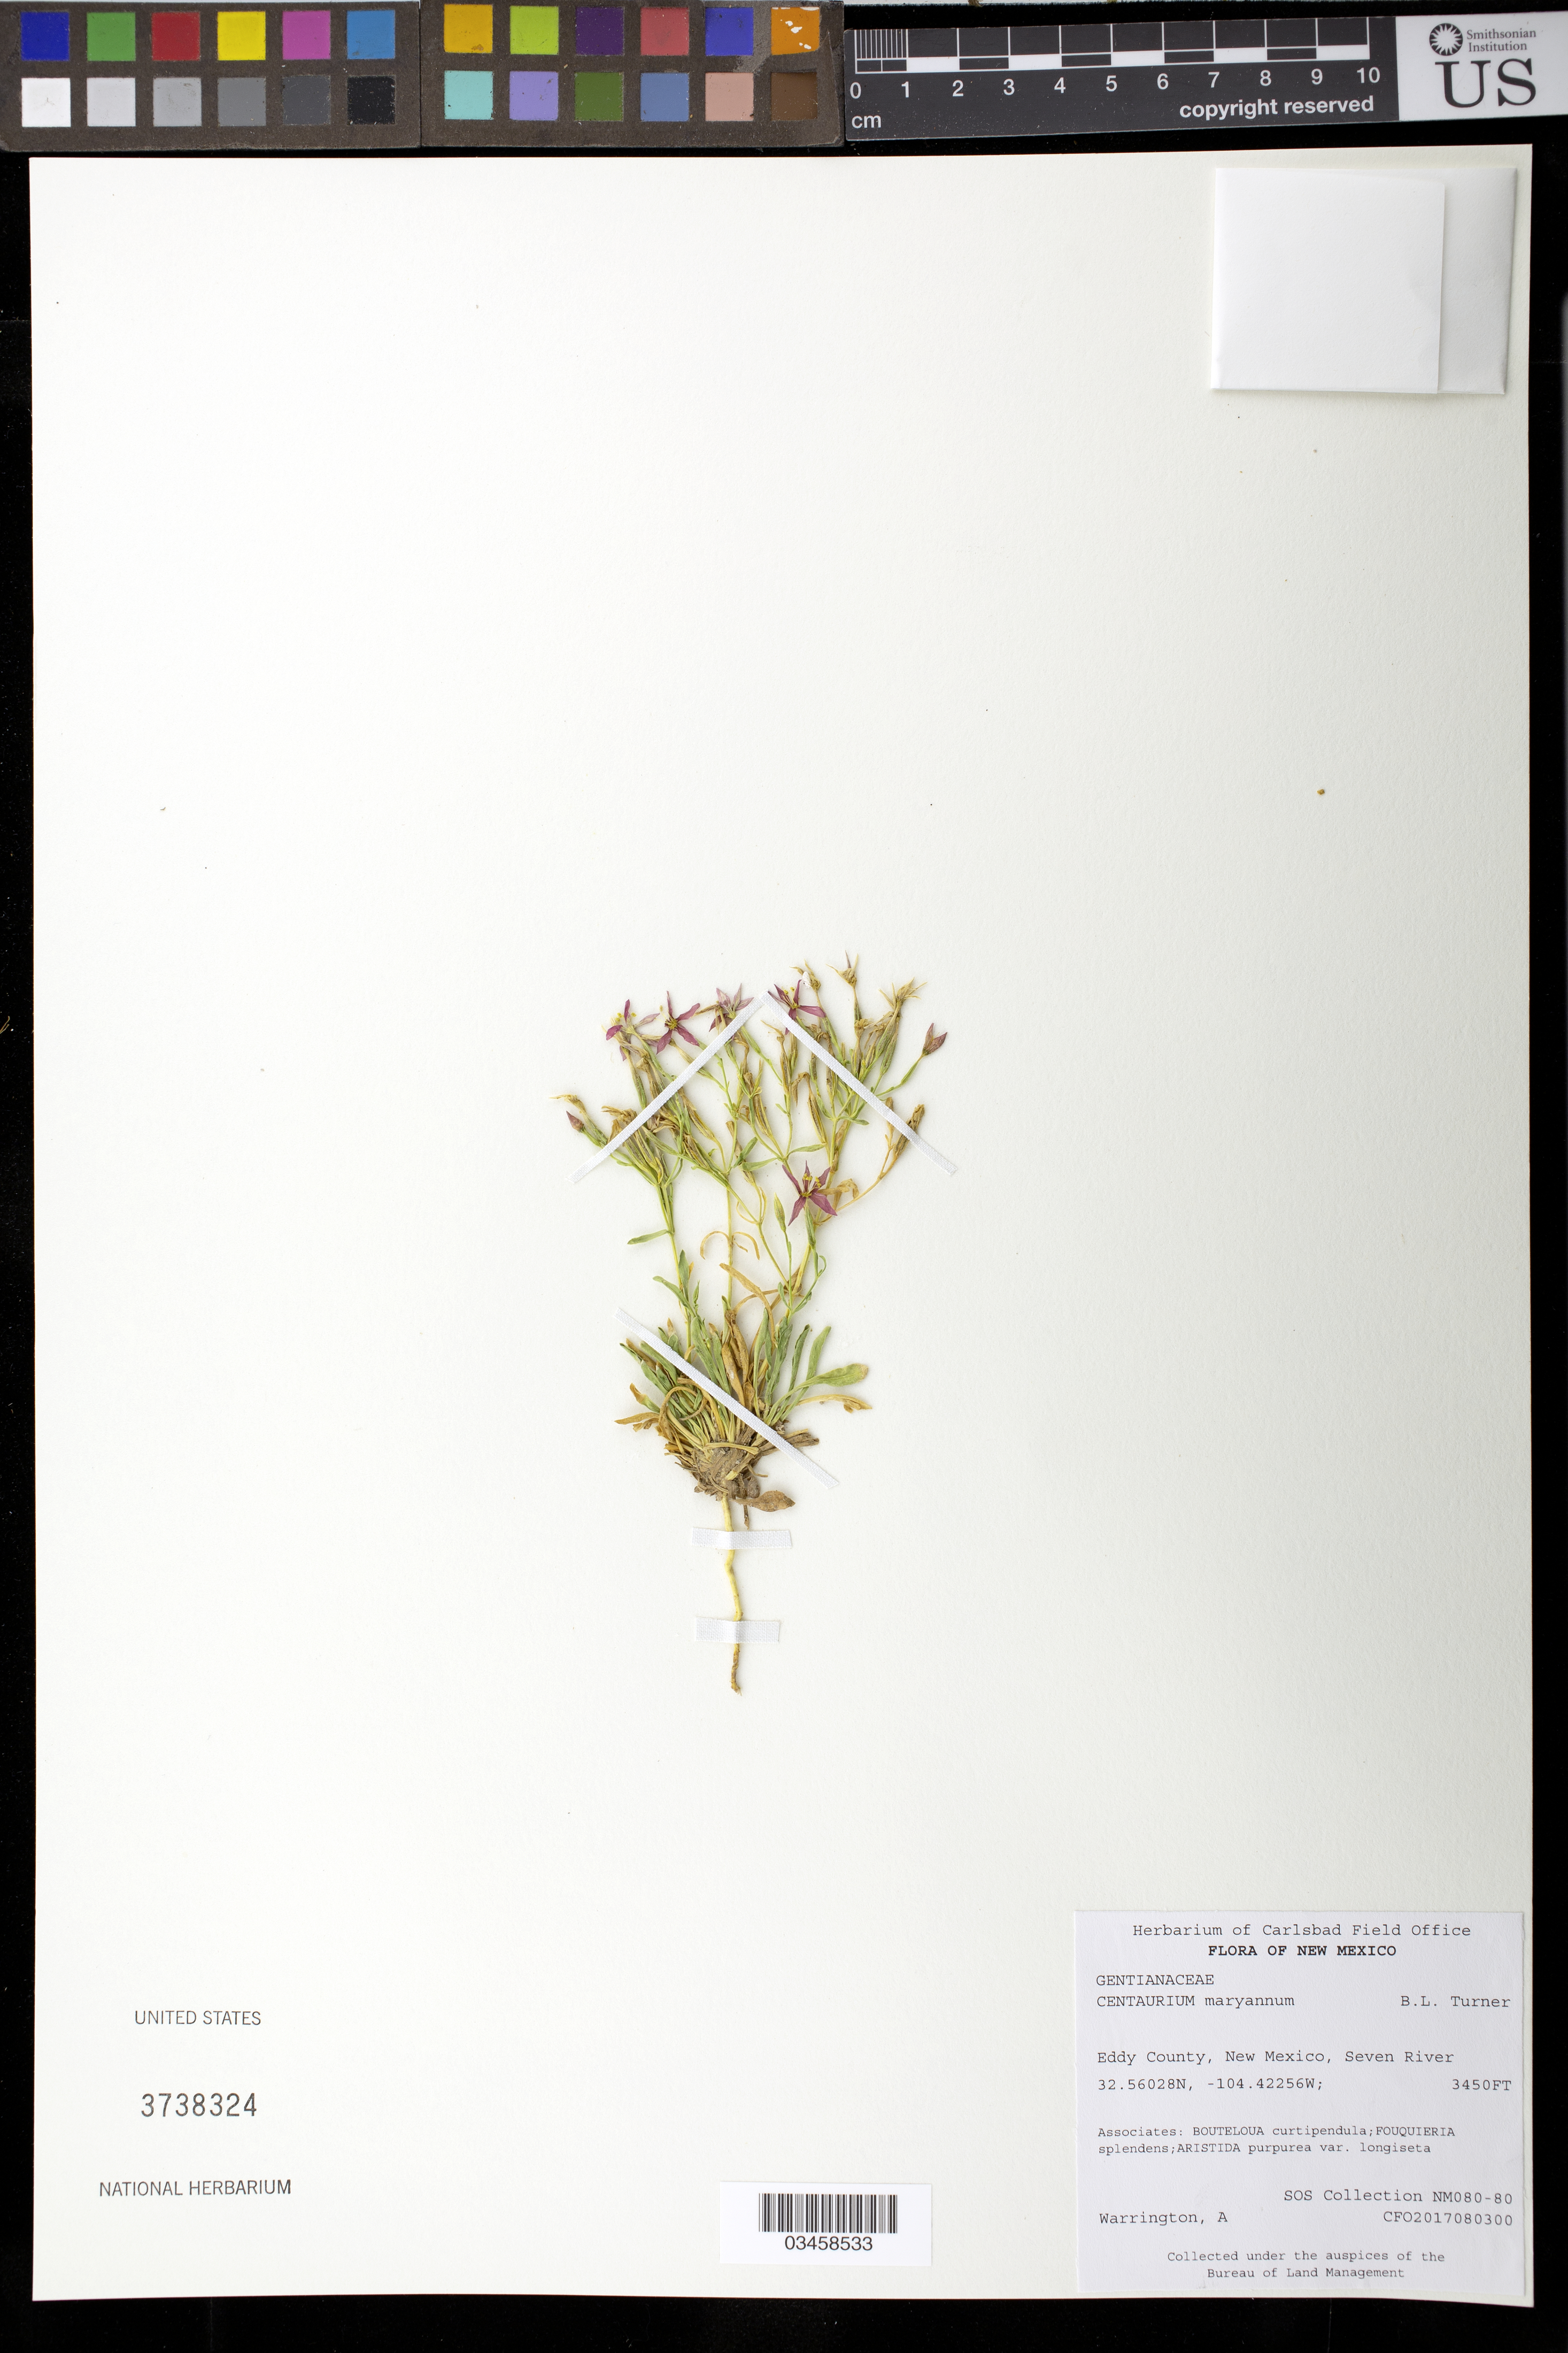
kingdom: Plantae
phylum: Tracheophyta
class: Magnoliopsida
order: Gentianales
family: Gentianaceae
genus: Centaurium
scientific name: Centaurium maryannum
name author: B.L. Turner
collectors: A. Warrington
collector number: NM080-80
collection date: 2017-08-03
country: United States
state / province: New Mexico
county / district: Eddy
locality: Seven River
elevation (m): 1052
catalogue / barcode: US 3738324